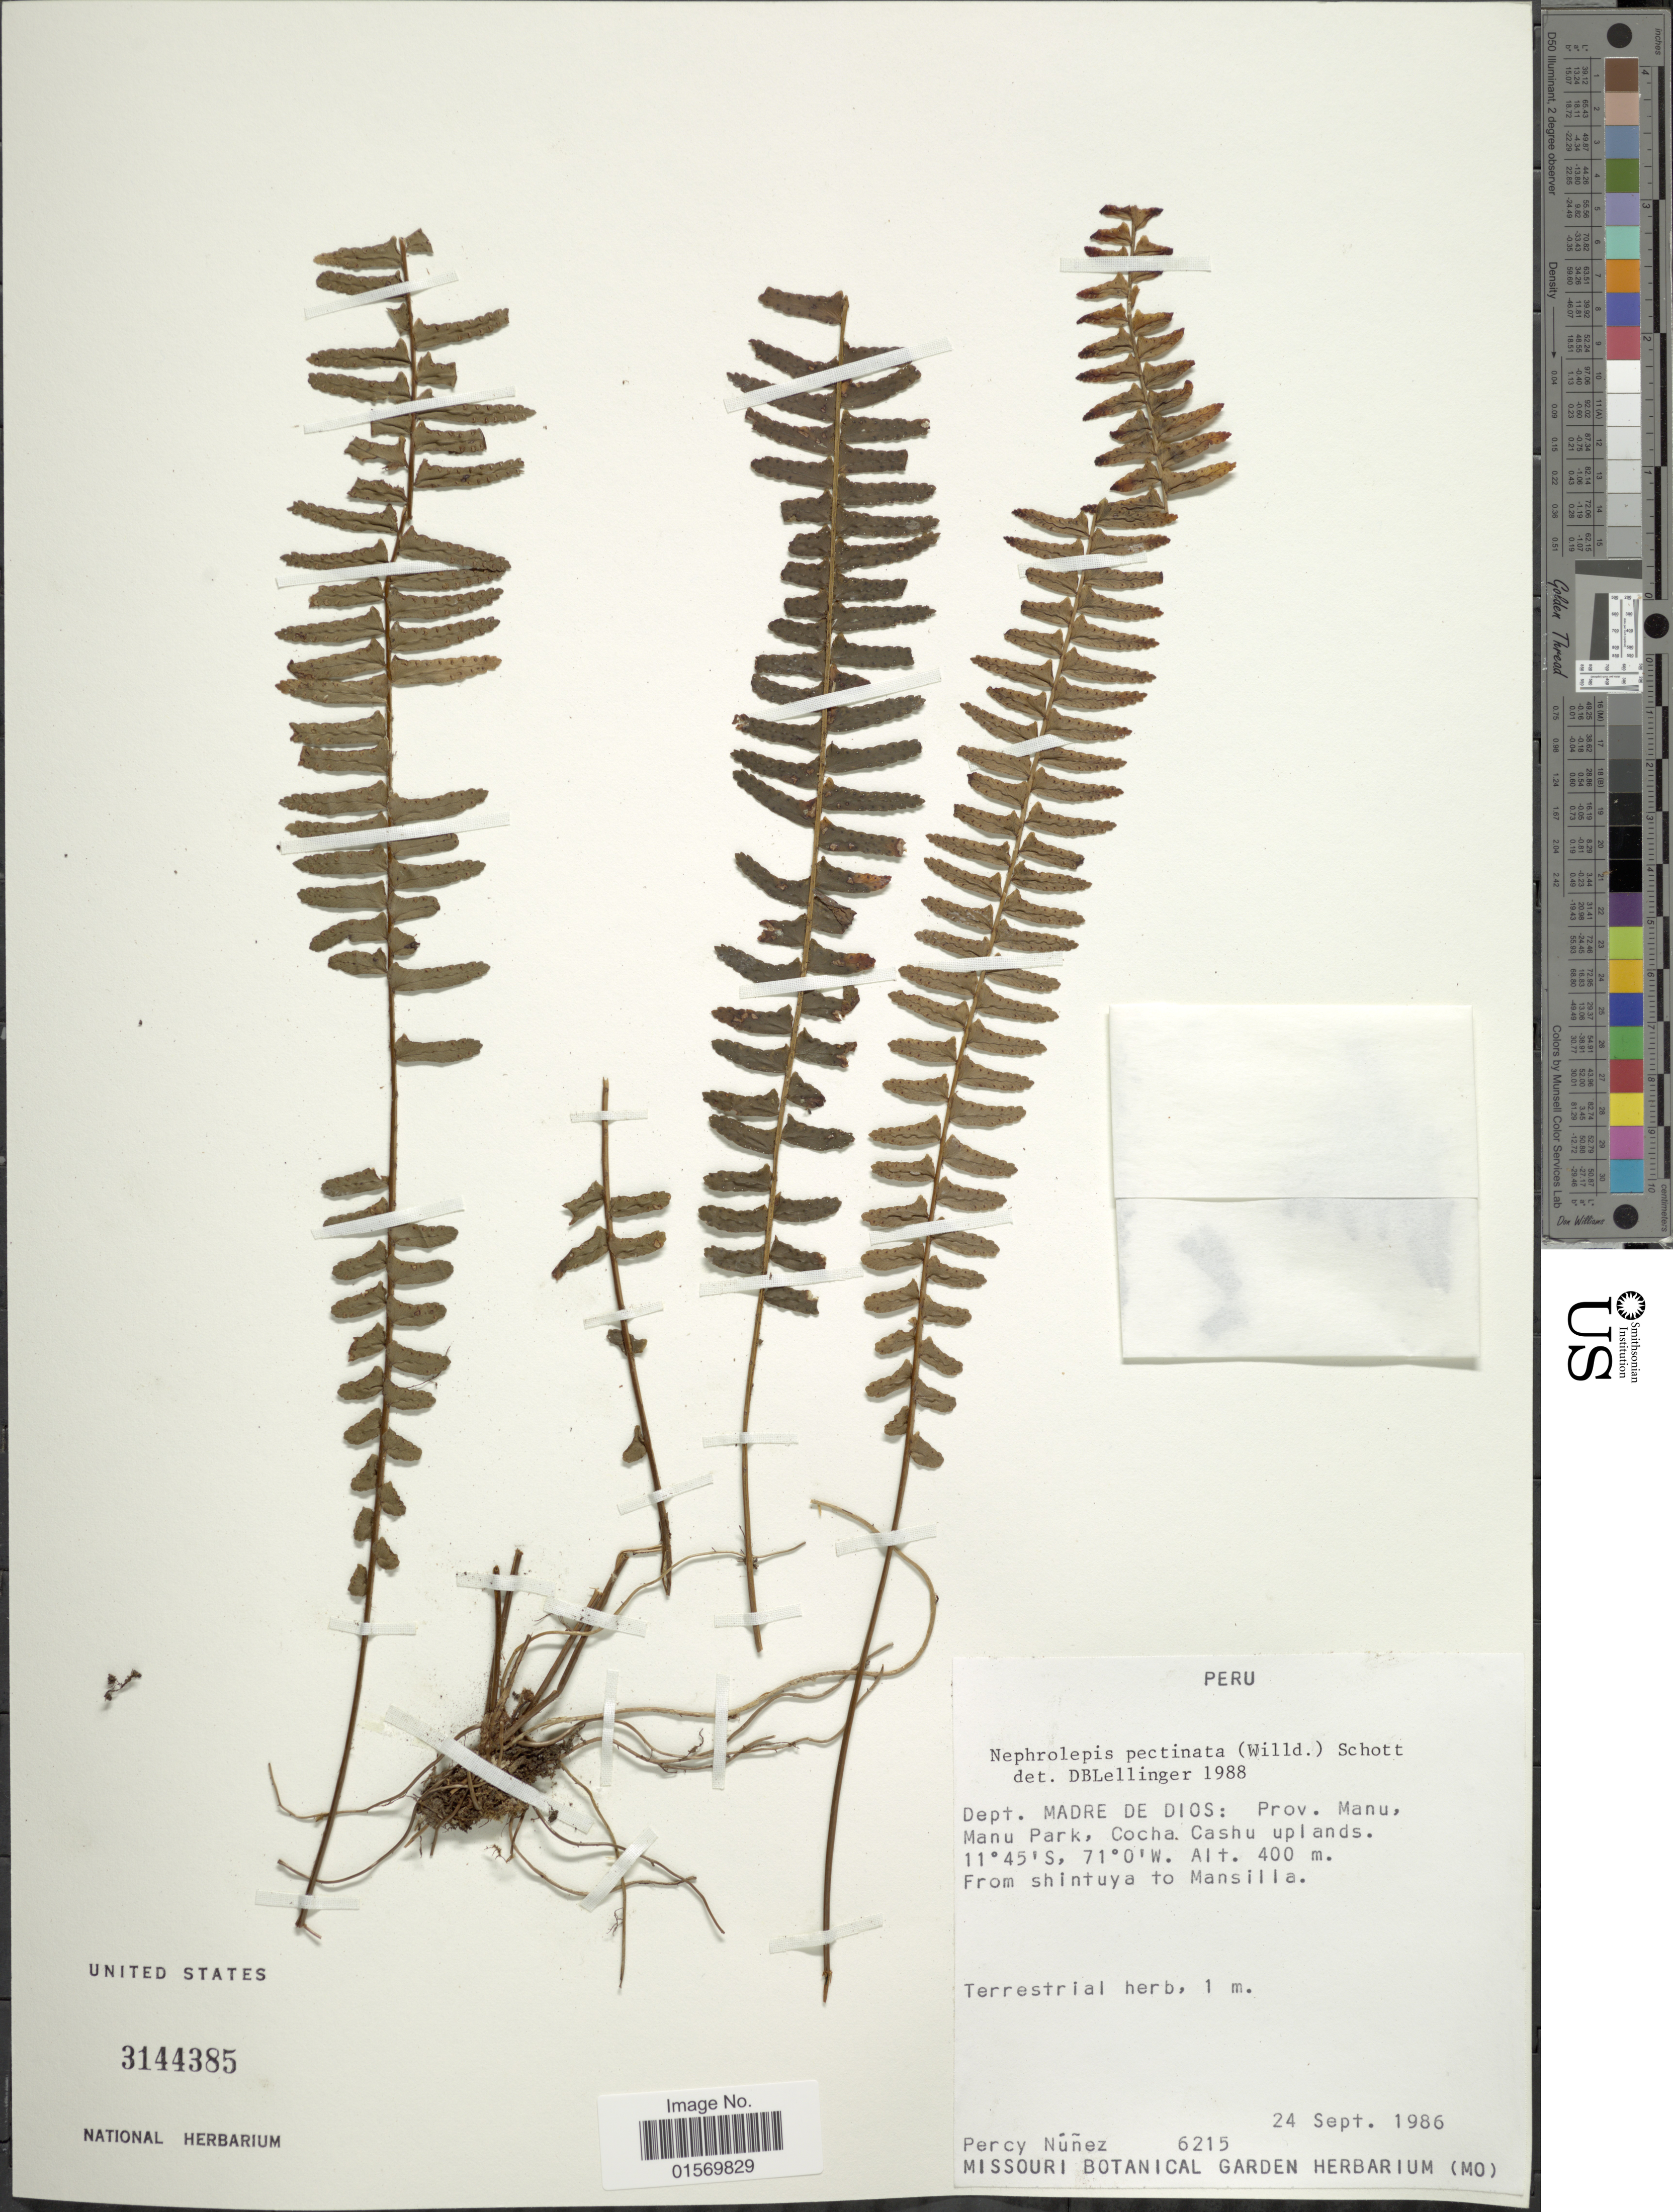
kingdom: Plantae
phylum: Tracheophyta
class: Polypodiopsida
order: Polypodiales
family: Nephrolepidaceae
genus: Nephrolepis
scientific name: Nephrolepis pectinata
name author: (Willd.) Schott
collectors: P. Nuñez V.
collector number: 6215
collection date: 1986-09-24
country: Peru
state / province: Madre de Dios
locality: Prov. Manu, Manu Park, Cocha, Cashu uplands, from shintuya to Mansilla.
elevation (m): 400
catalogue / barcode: US 3144385